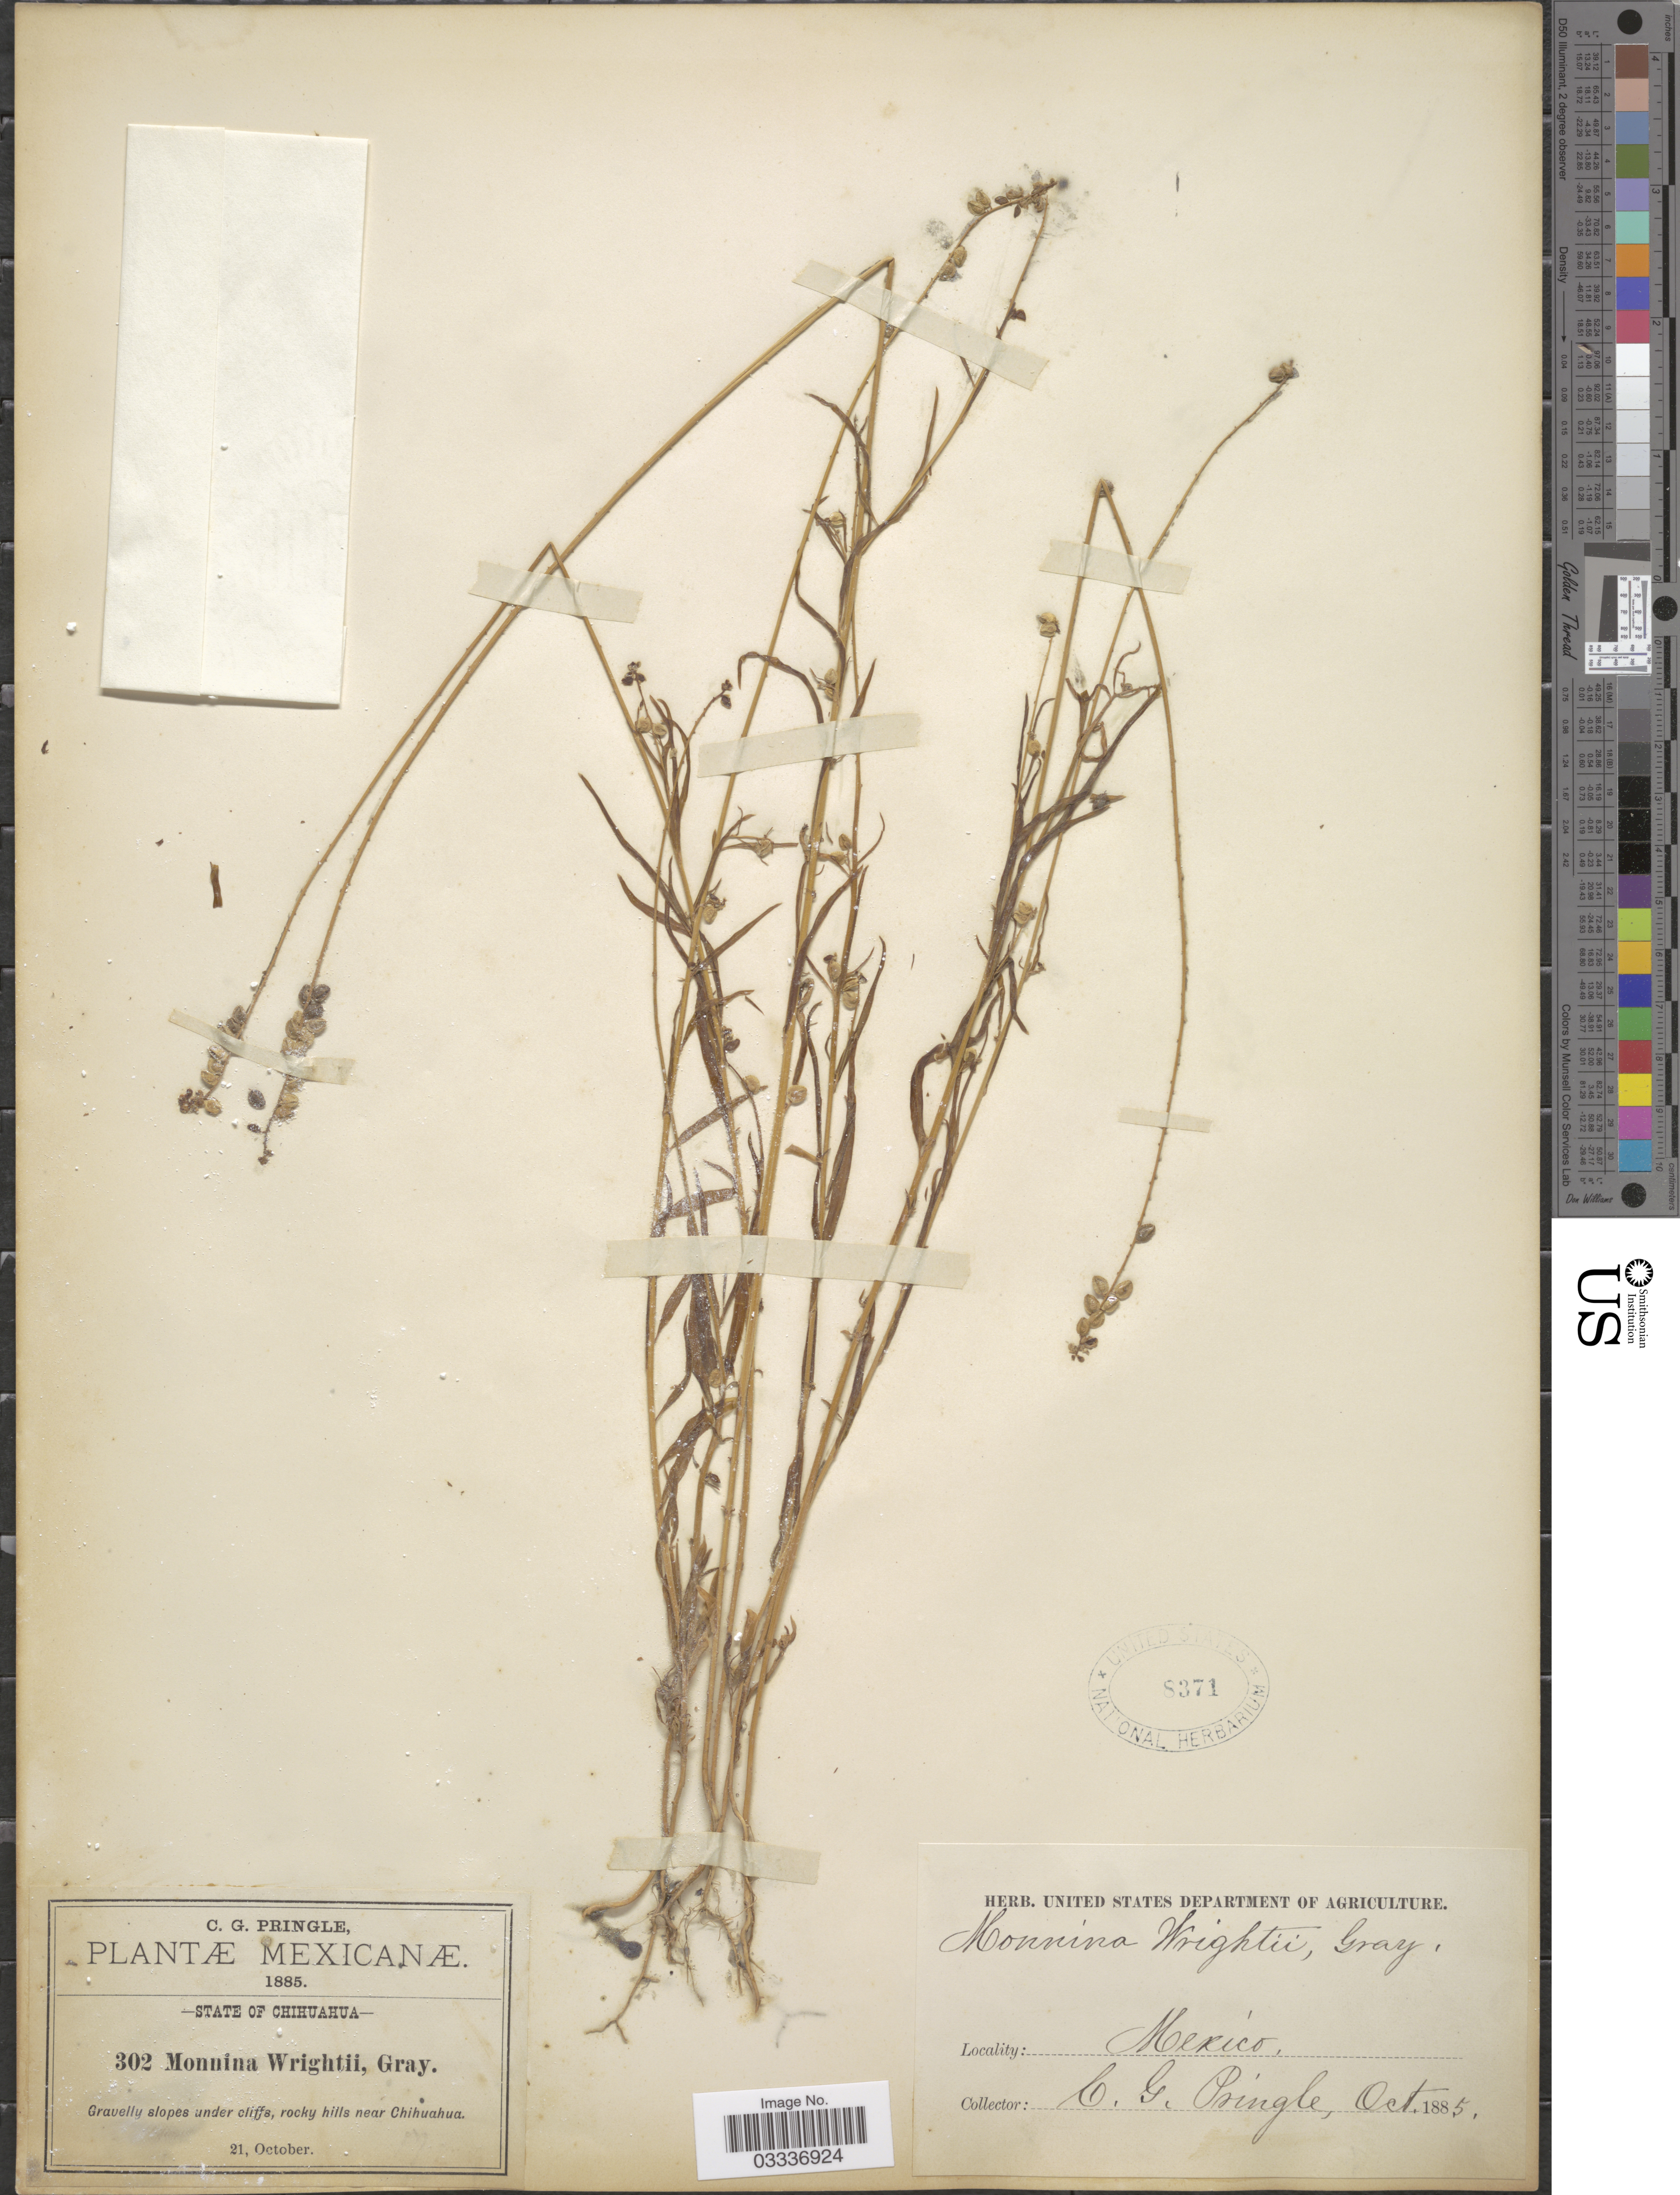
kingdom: Plantae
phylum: Tracheophyta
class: Magnoliopsida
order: Fabales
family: Polygalaceae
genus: Monnina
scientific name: Monnina wrightii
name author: A. Gray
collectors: C. G. Pringle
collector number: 302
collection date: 1885-10-21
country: Mexico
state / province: Chihuahua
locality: Near Chihuahua.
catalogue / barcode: US 8371